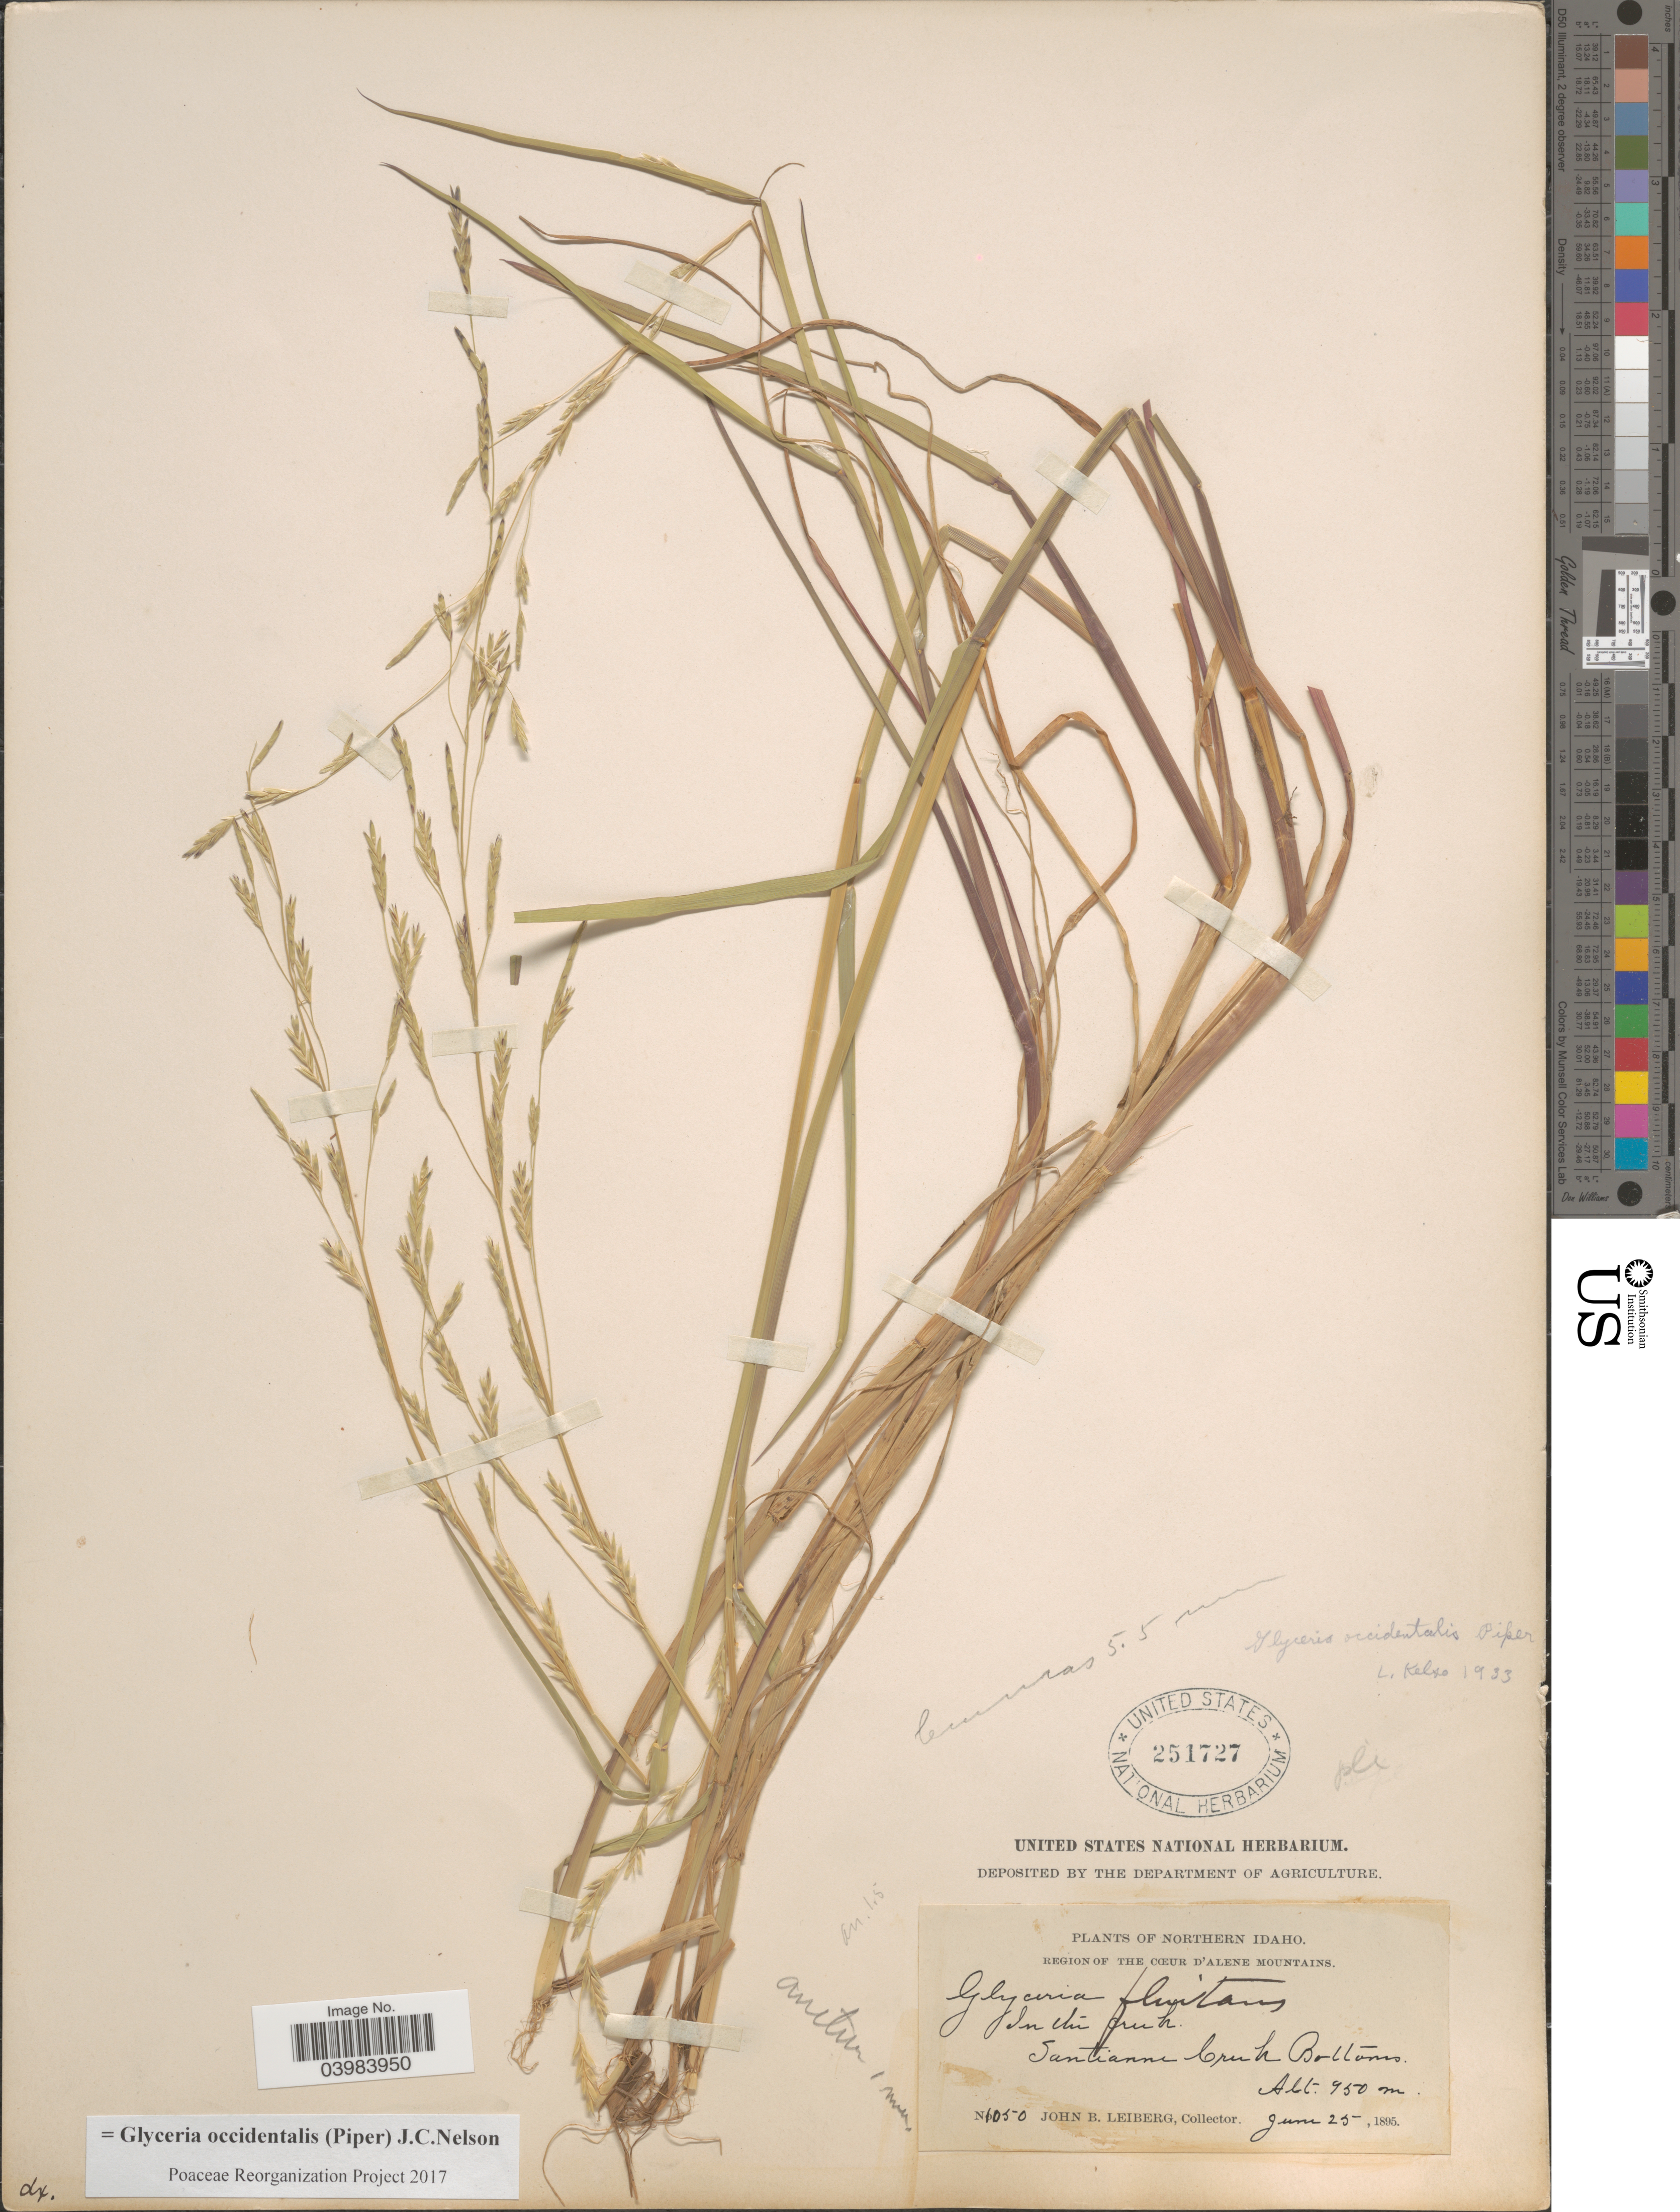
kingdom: Plantae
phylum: Tracheophyta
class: Liliopsida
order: Poales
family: Poaceae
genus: Glyceria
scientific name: Glyceria occidentalis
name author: (Piper) J.C. Nelson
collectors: J. B. Leiberg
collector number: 1050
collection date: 1895-06-25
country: United States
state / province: Idaho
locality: Northern Idaho. Region of the Cœur D'Alene Mountains. In the creek. Santianne Creek Bottoms.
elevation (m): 950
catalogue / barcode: US 251727